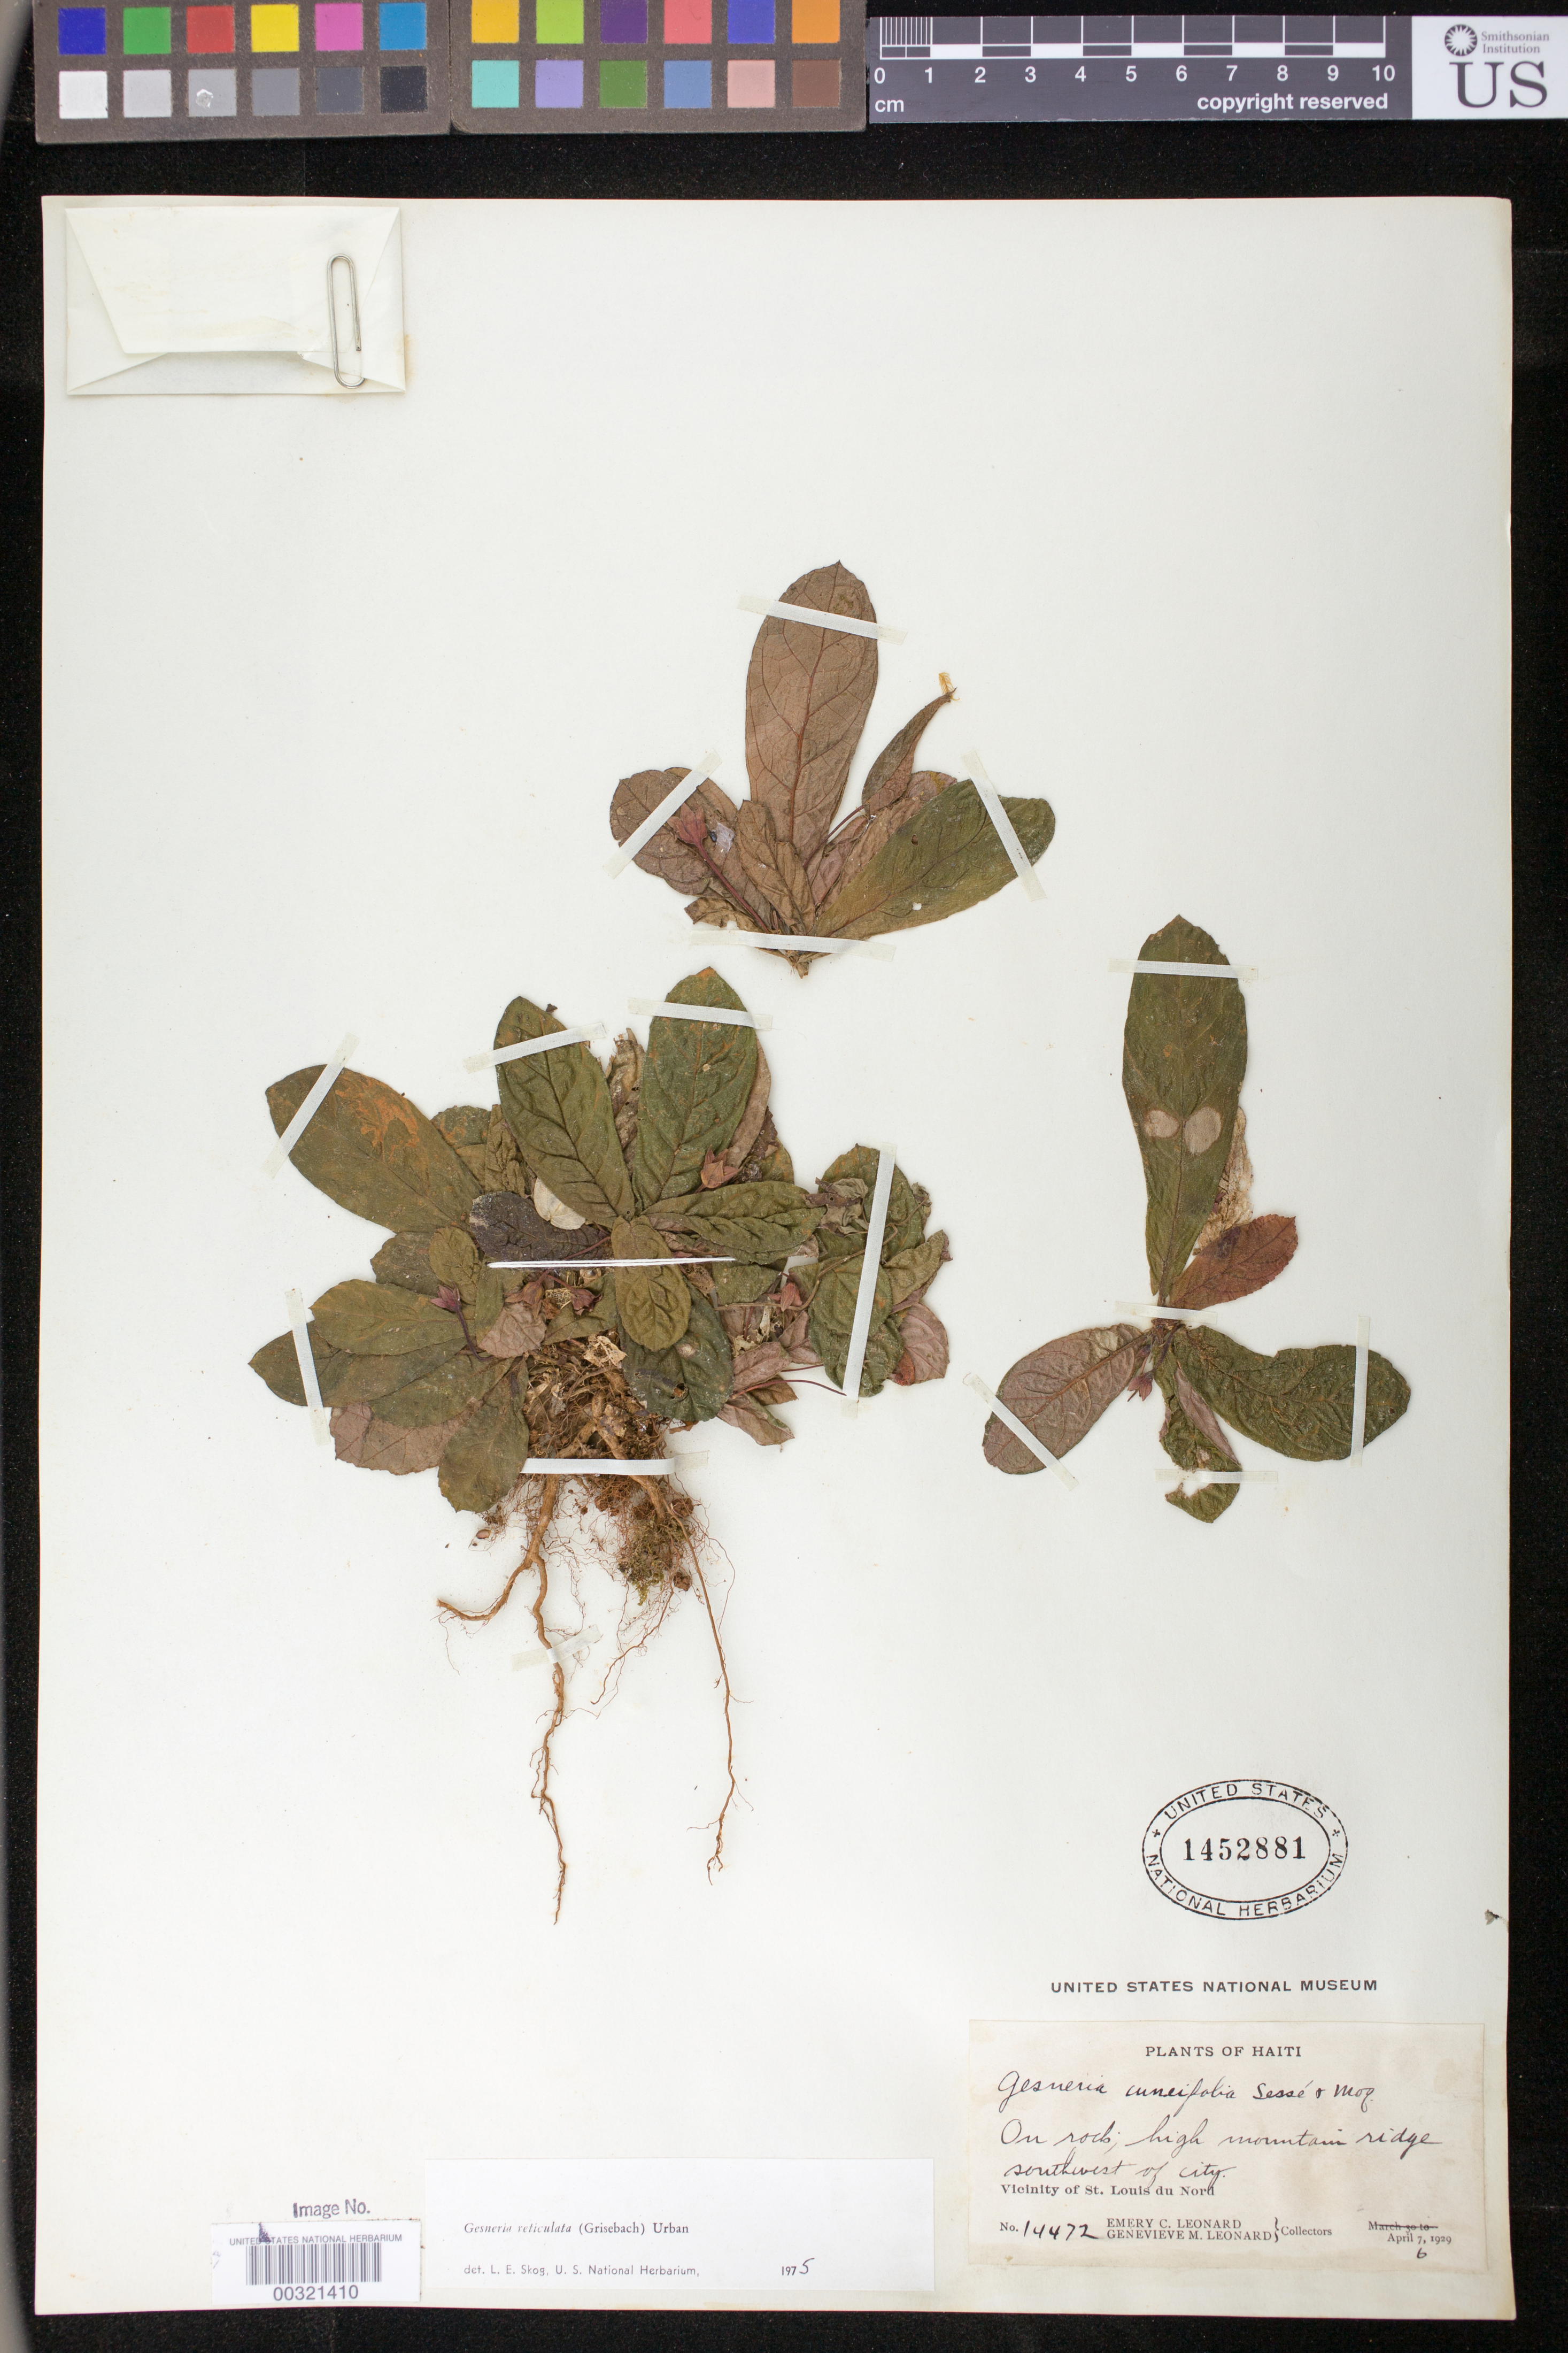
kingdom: Plantae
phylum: Tracheophyta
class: Magnoliopsida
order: Lamiales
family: Gesneriaceae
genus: Gesneria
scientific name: Gesneria reticulata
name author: (Griseb.) Urb.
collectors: E. C. Leonard & G. M. Leonard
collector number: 14472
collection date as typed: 06 Apr 1929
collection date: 1929-04-06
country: Haiti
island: Hispaniola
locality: Vicinity of St. Louis du Nord, SW of city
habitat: High mountain ridge; on rocks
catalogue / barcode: US 1452881